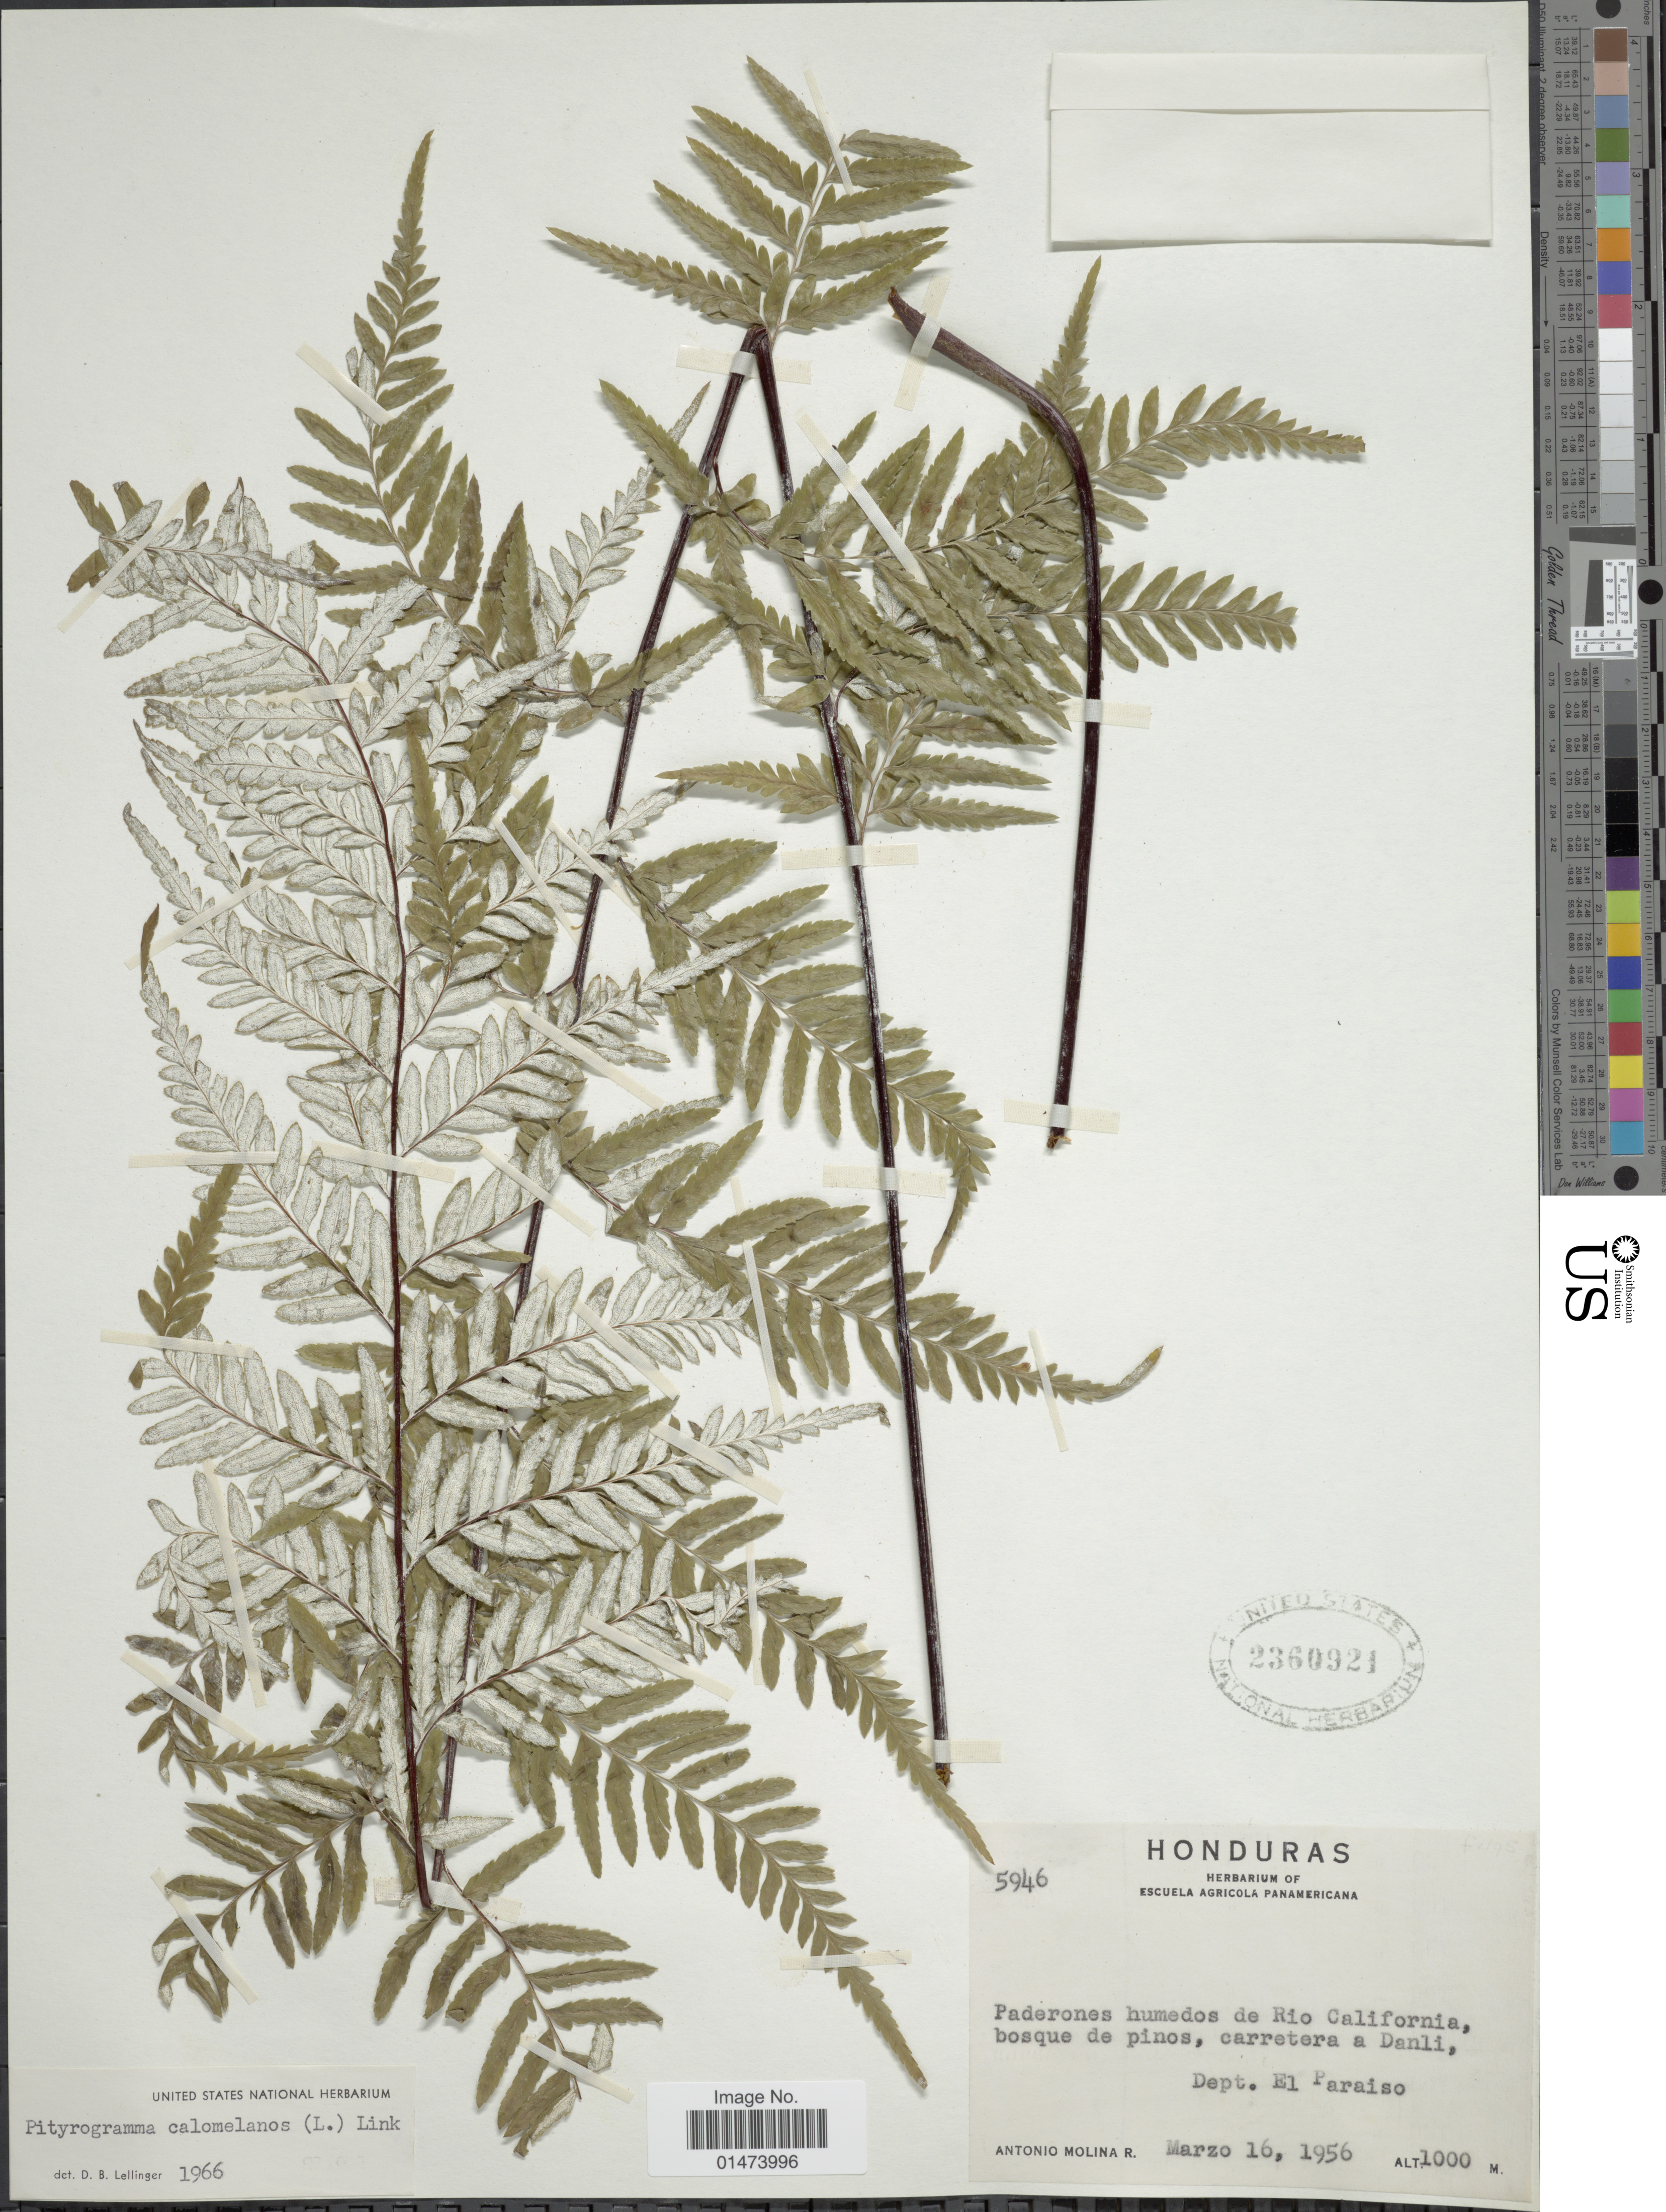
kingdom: Plantae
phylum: Tracheophyta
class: Polypodiopsida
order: Polypodiales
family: Pteridaceae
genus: Pityrogramma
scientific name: Pityrogramma calomelanos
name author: (L.) Link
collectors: A. Molina R.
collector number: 5946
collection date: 1956-03-16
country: Honduras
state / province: El Paraíso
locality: Paderones humedos de Rio California, bosque de pinos, carretera a Danli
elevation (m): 1000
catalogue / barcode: US 2360921